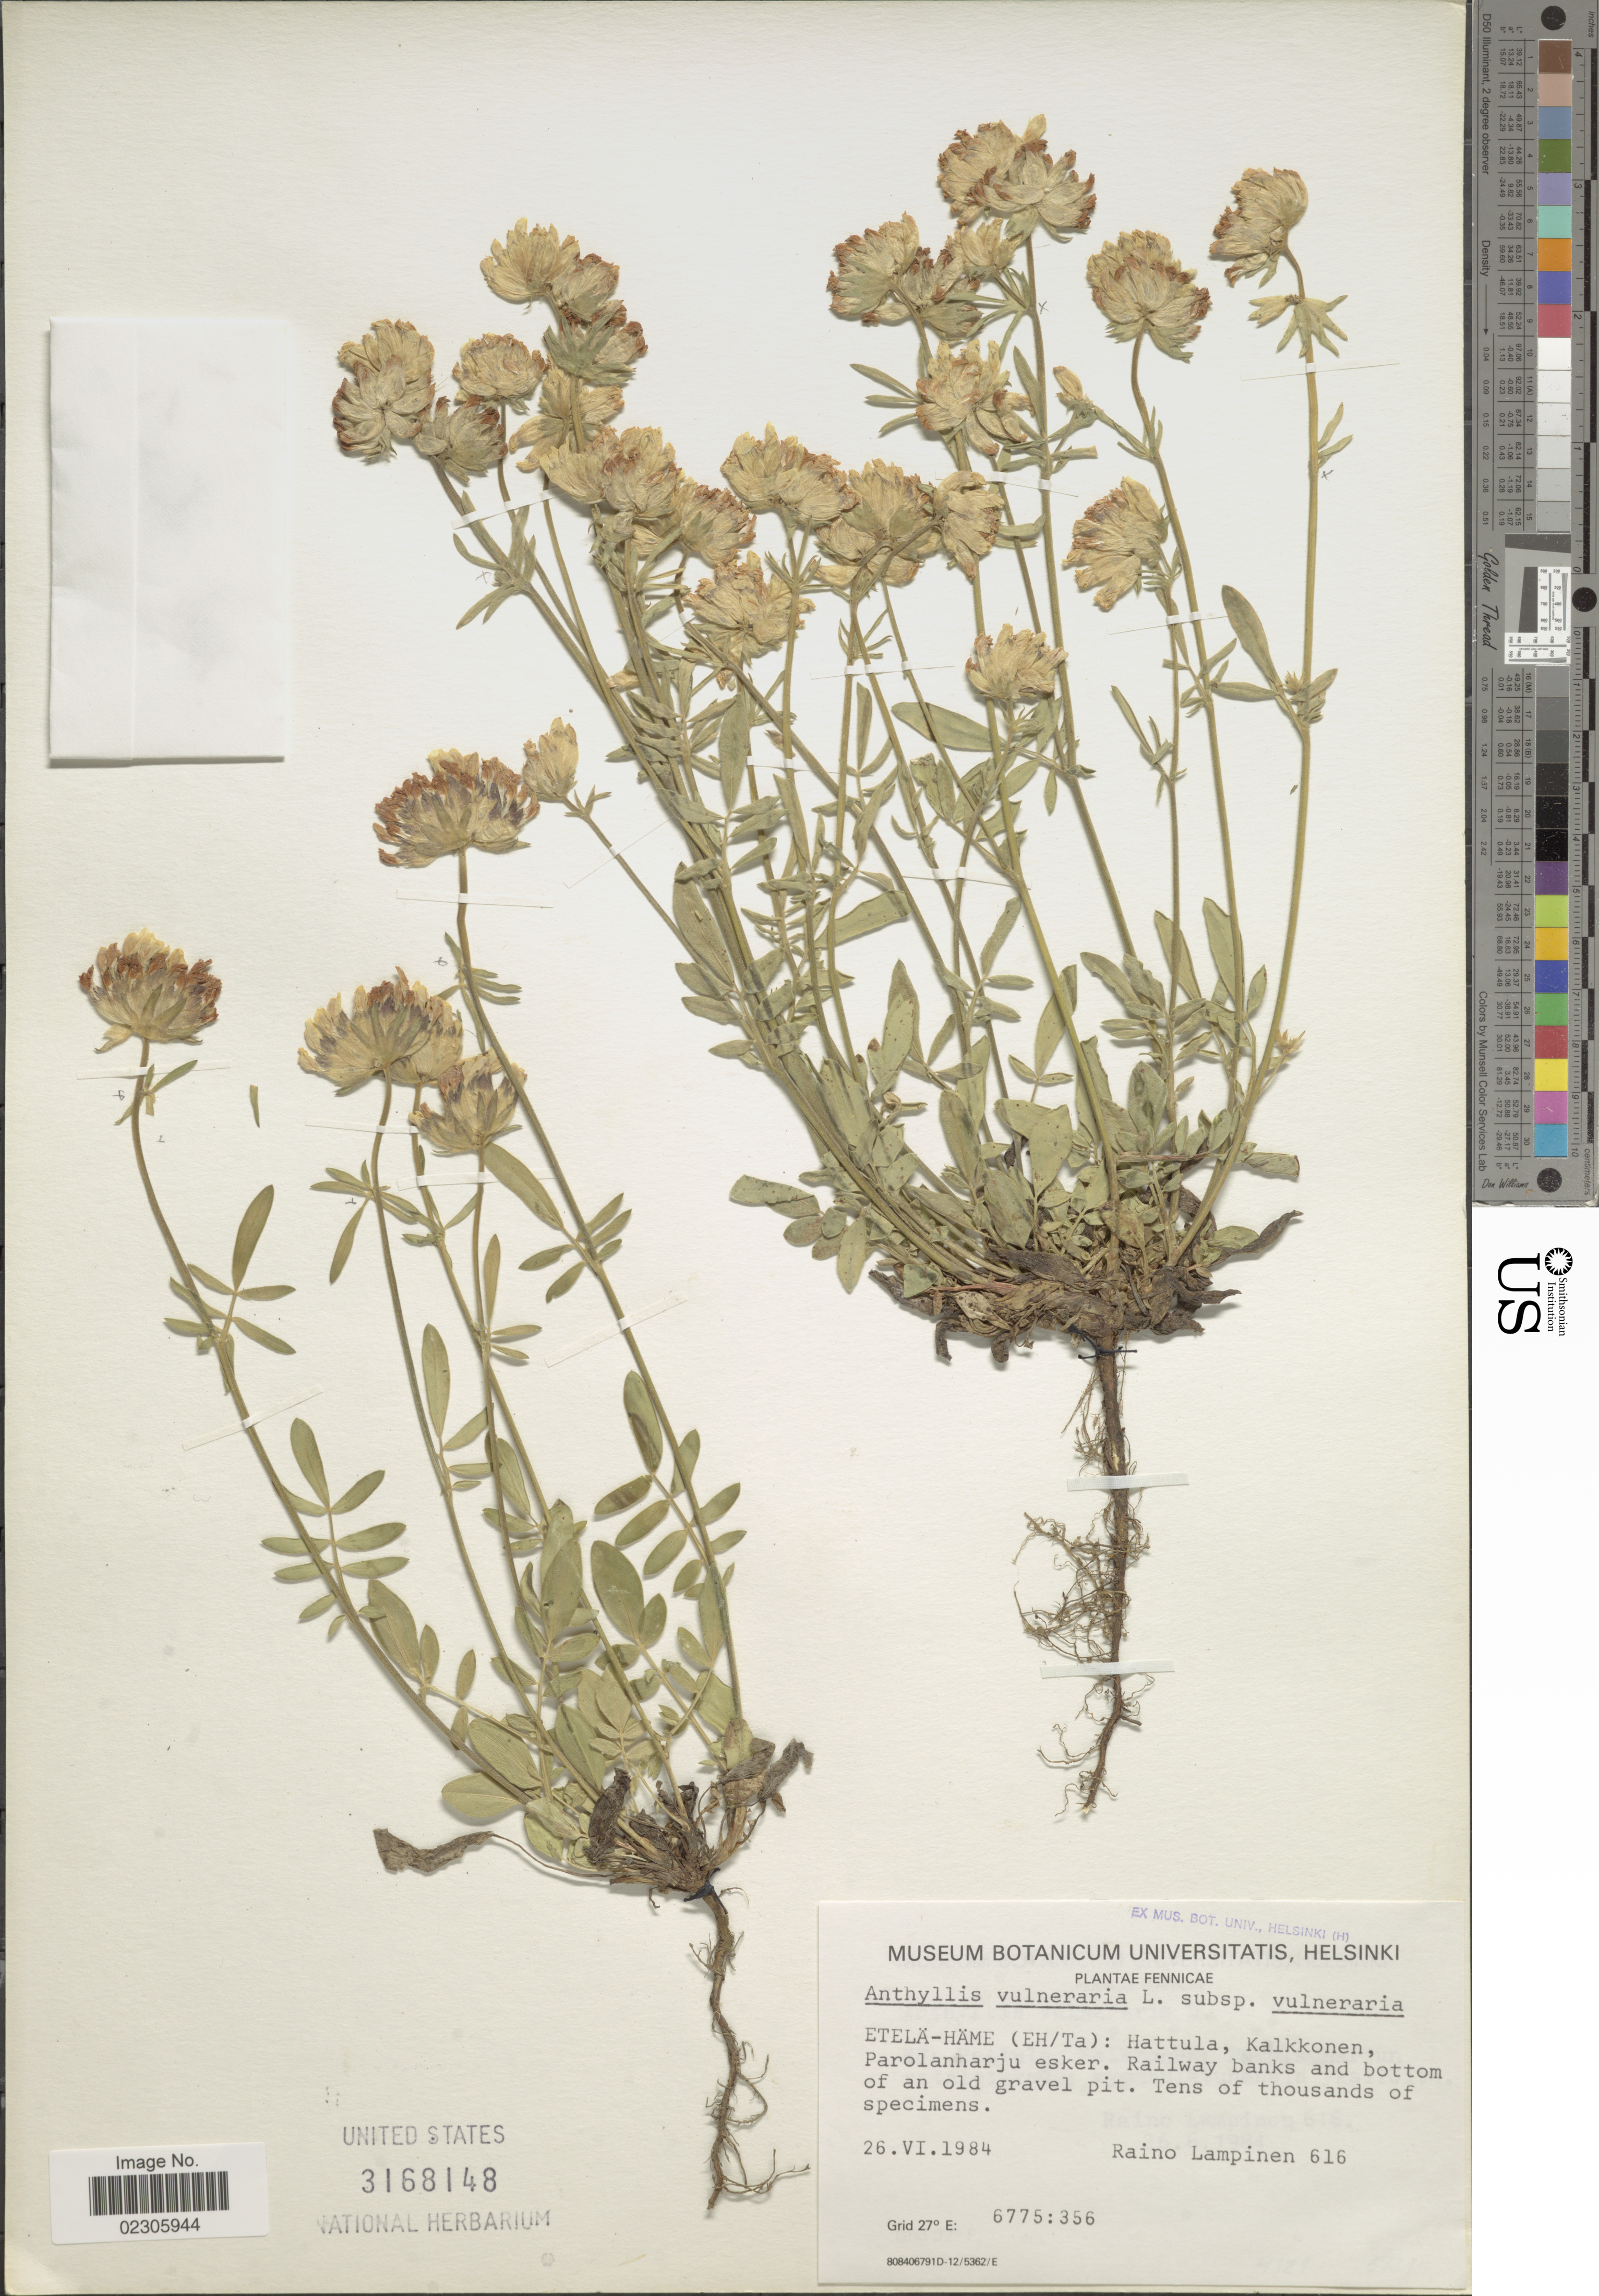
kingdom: Plantae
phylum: Tracheophyta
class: Magnoliopsida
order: Fabales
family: Fabaceae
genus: Anthyllis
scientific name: Anthyllis vulneraria subsp. vulneraria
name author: L.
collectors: R. Lampinen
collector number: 616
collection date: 1984-06-26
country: Finland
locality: Fennicae, Etela-Hame (Eh/Ta), Hattula, Kalkkonen, Parolanharju esker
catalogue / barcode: US 3168148